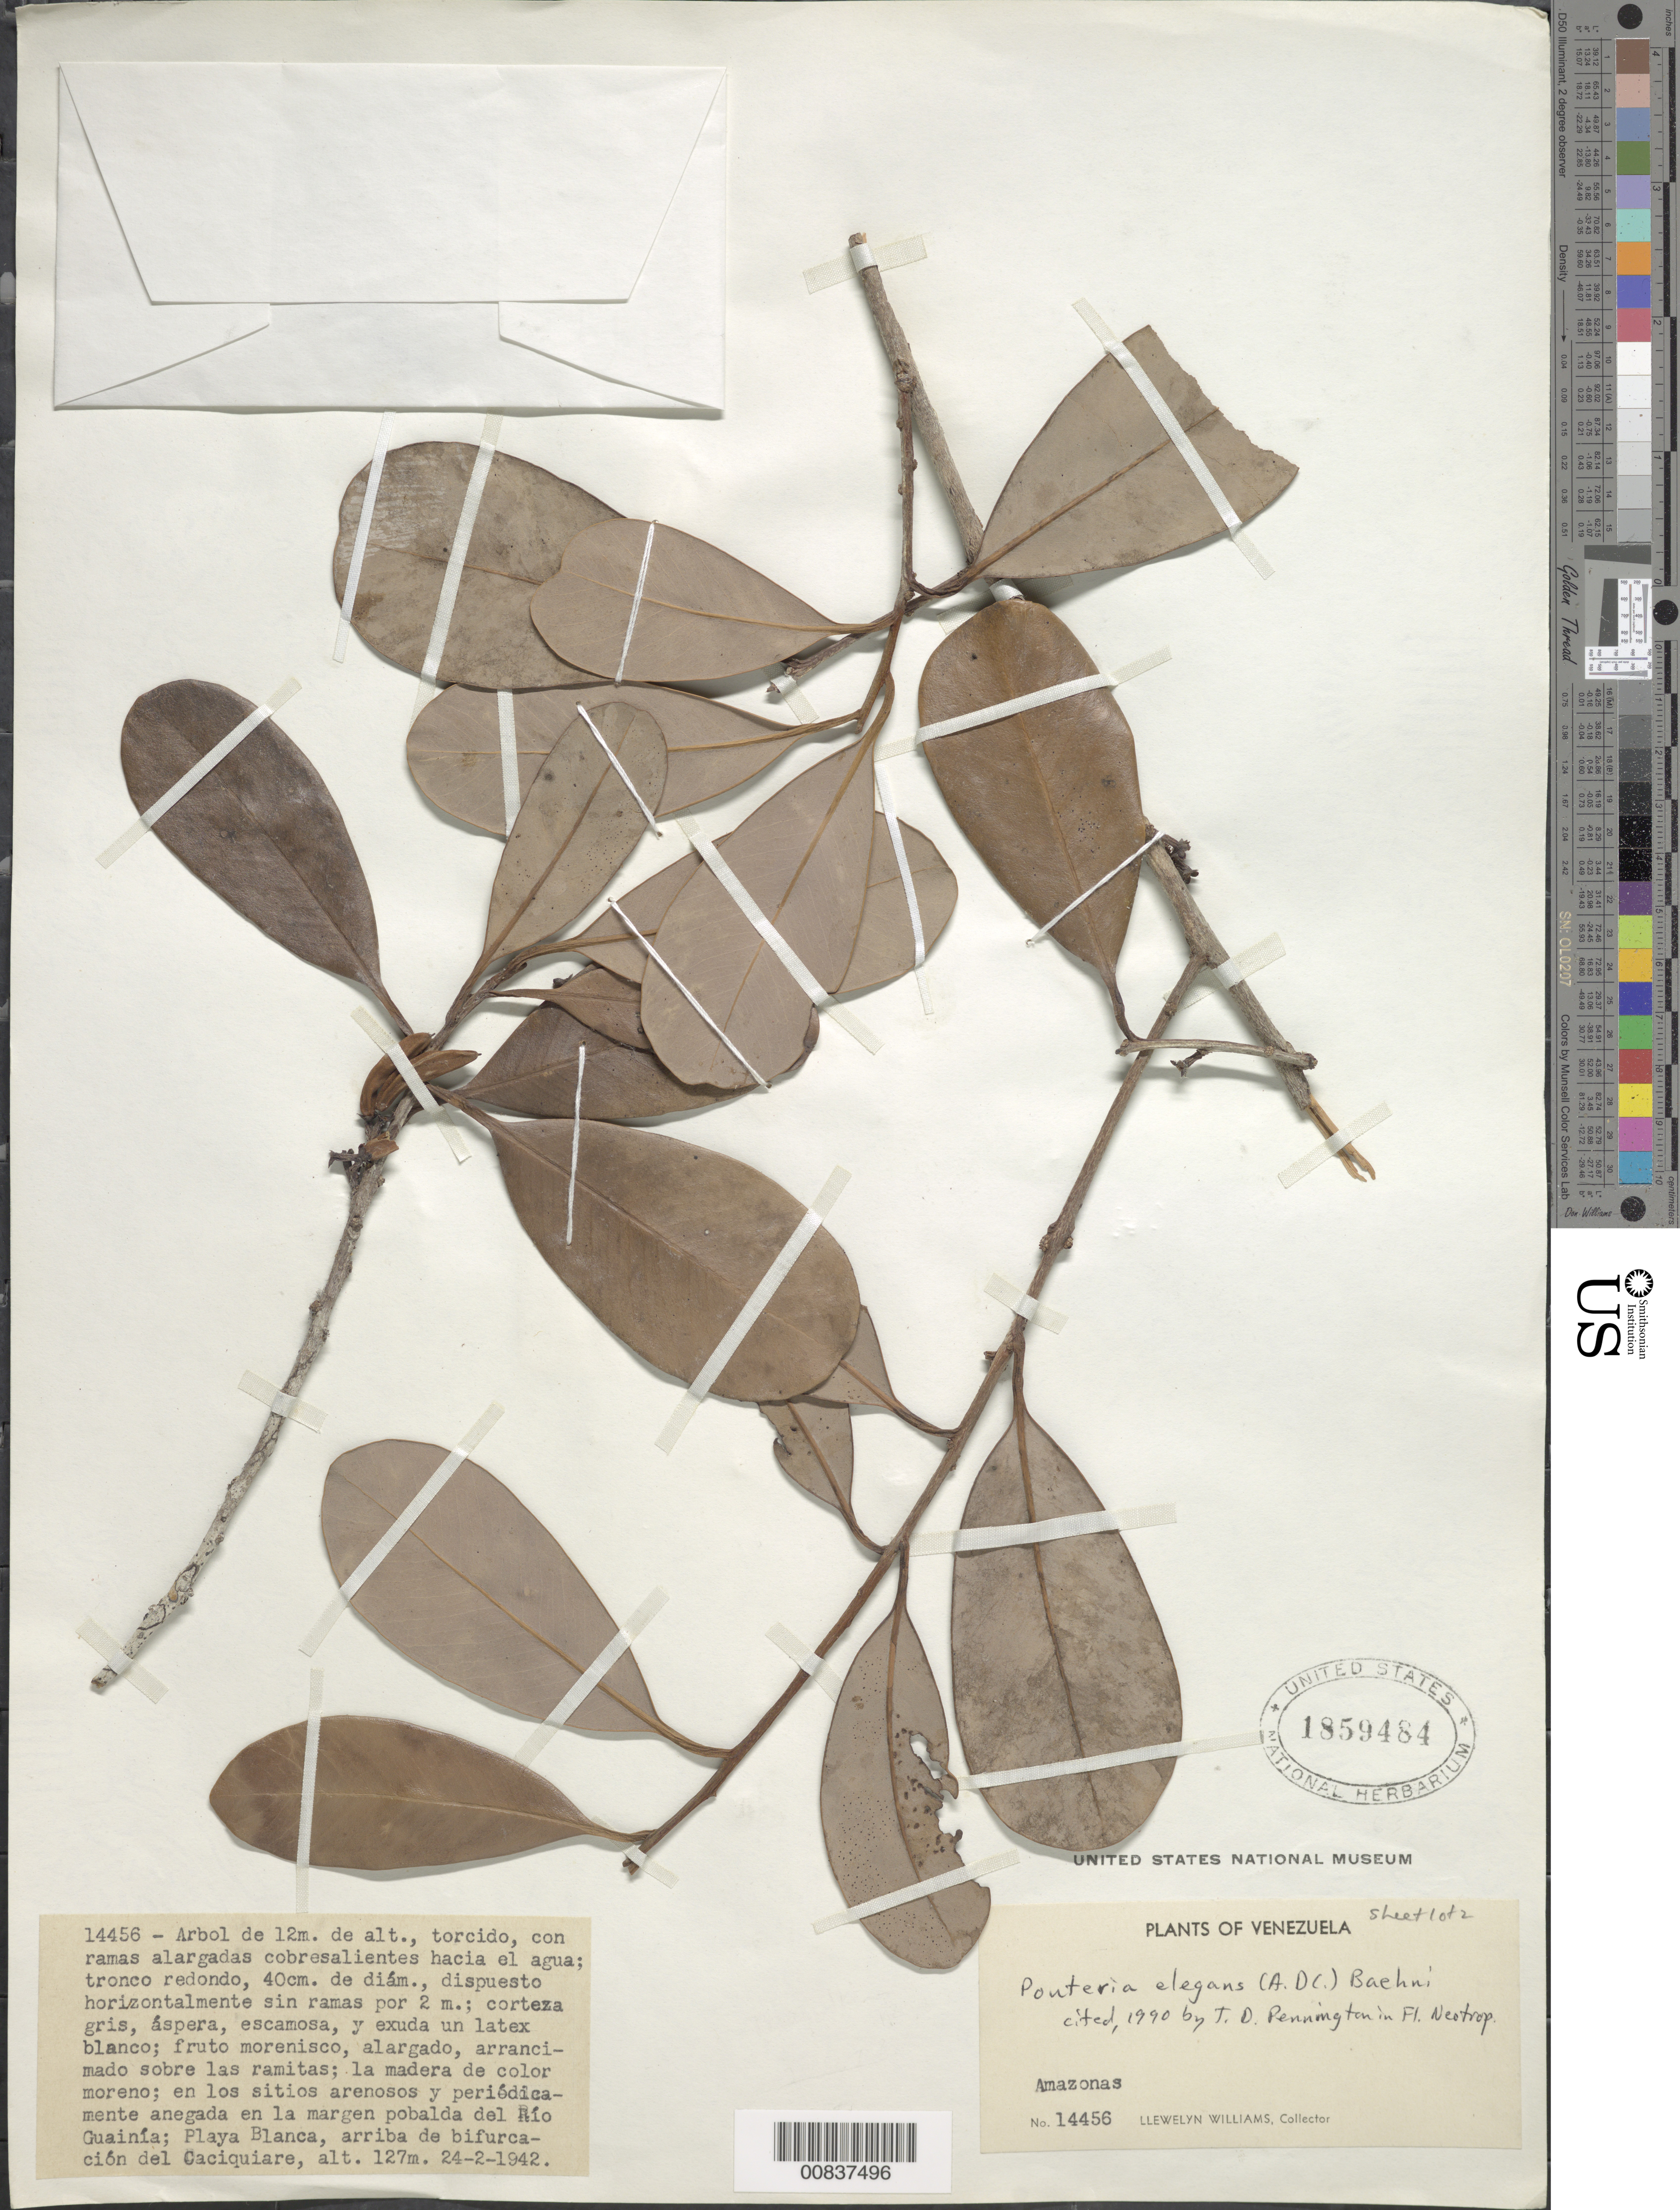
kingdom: Plantae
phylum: Tracheophyta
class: Magnoliopsida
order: Ericales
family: Sapotaceae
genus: Pouteria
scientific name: Pouteria elegans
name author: (A. DC.) Baehni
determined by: Pennington, T. D., (K)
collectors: Ll. Williams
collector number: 14456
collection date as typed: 24-Feb-42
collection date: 1942-02-24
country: Venezuela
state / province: Amazonas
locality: Bajo Río Guainia, Playa Blanca, arriba de bifurcacion del Caciquiare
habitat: Sitios arenosos en la margen arboreada del rio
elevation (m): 127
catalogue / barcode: US 1859484